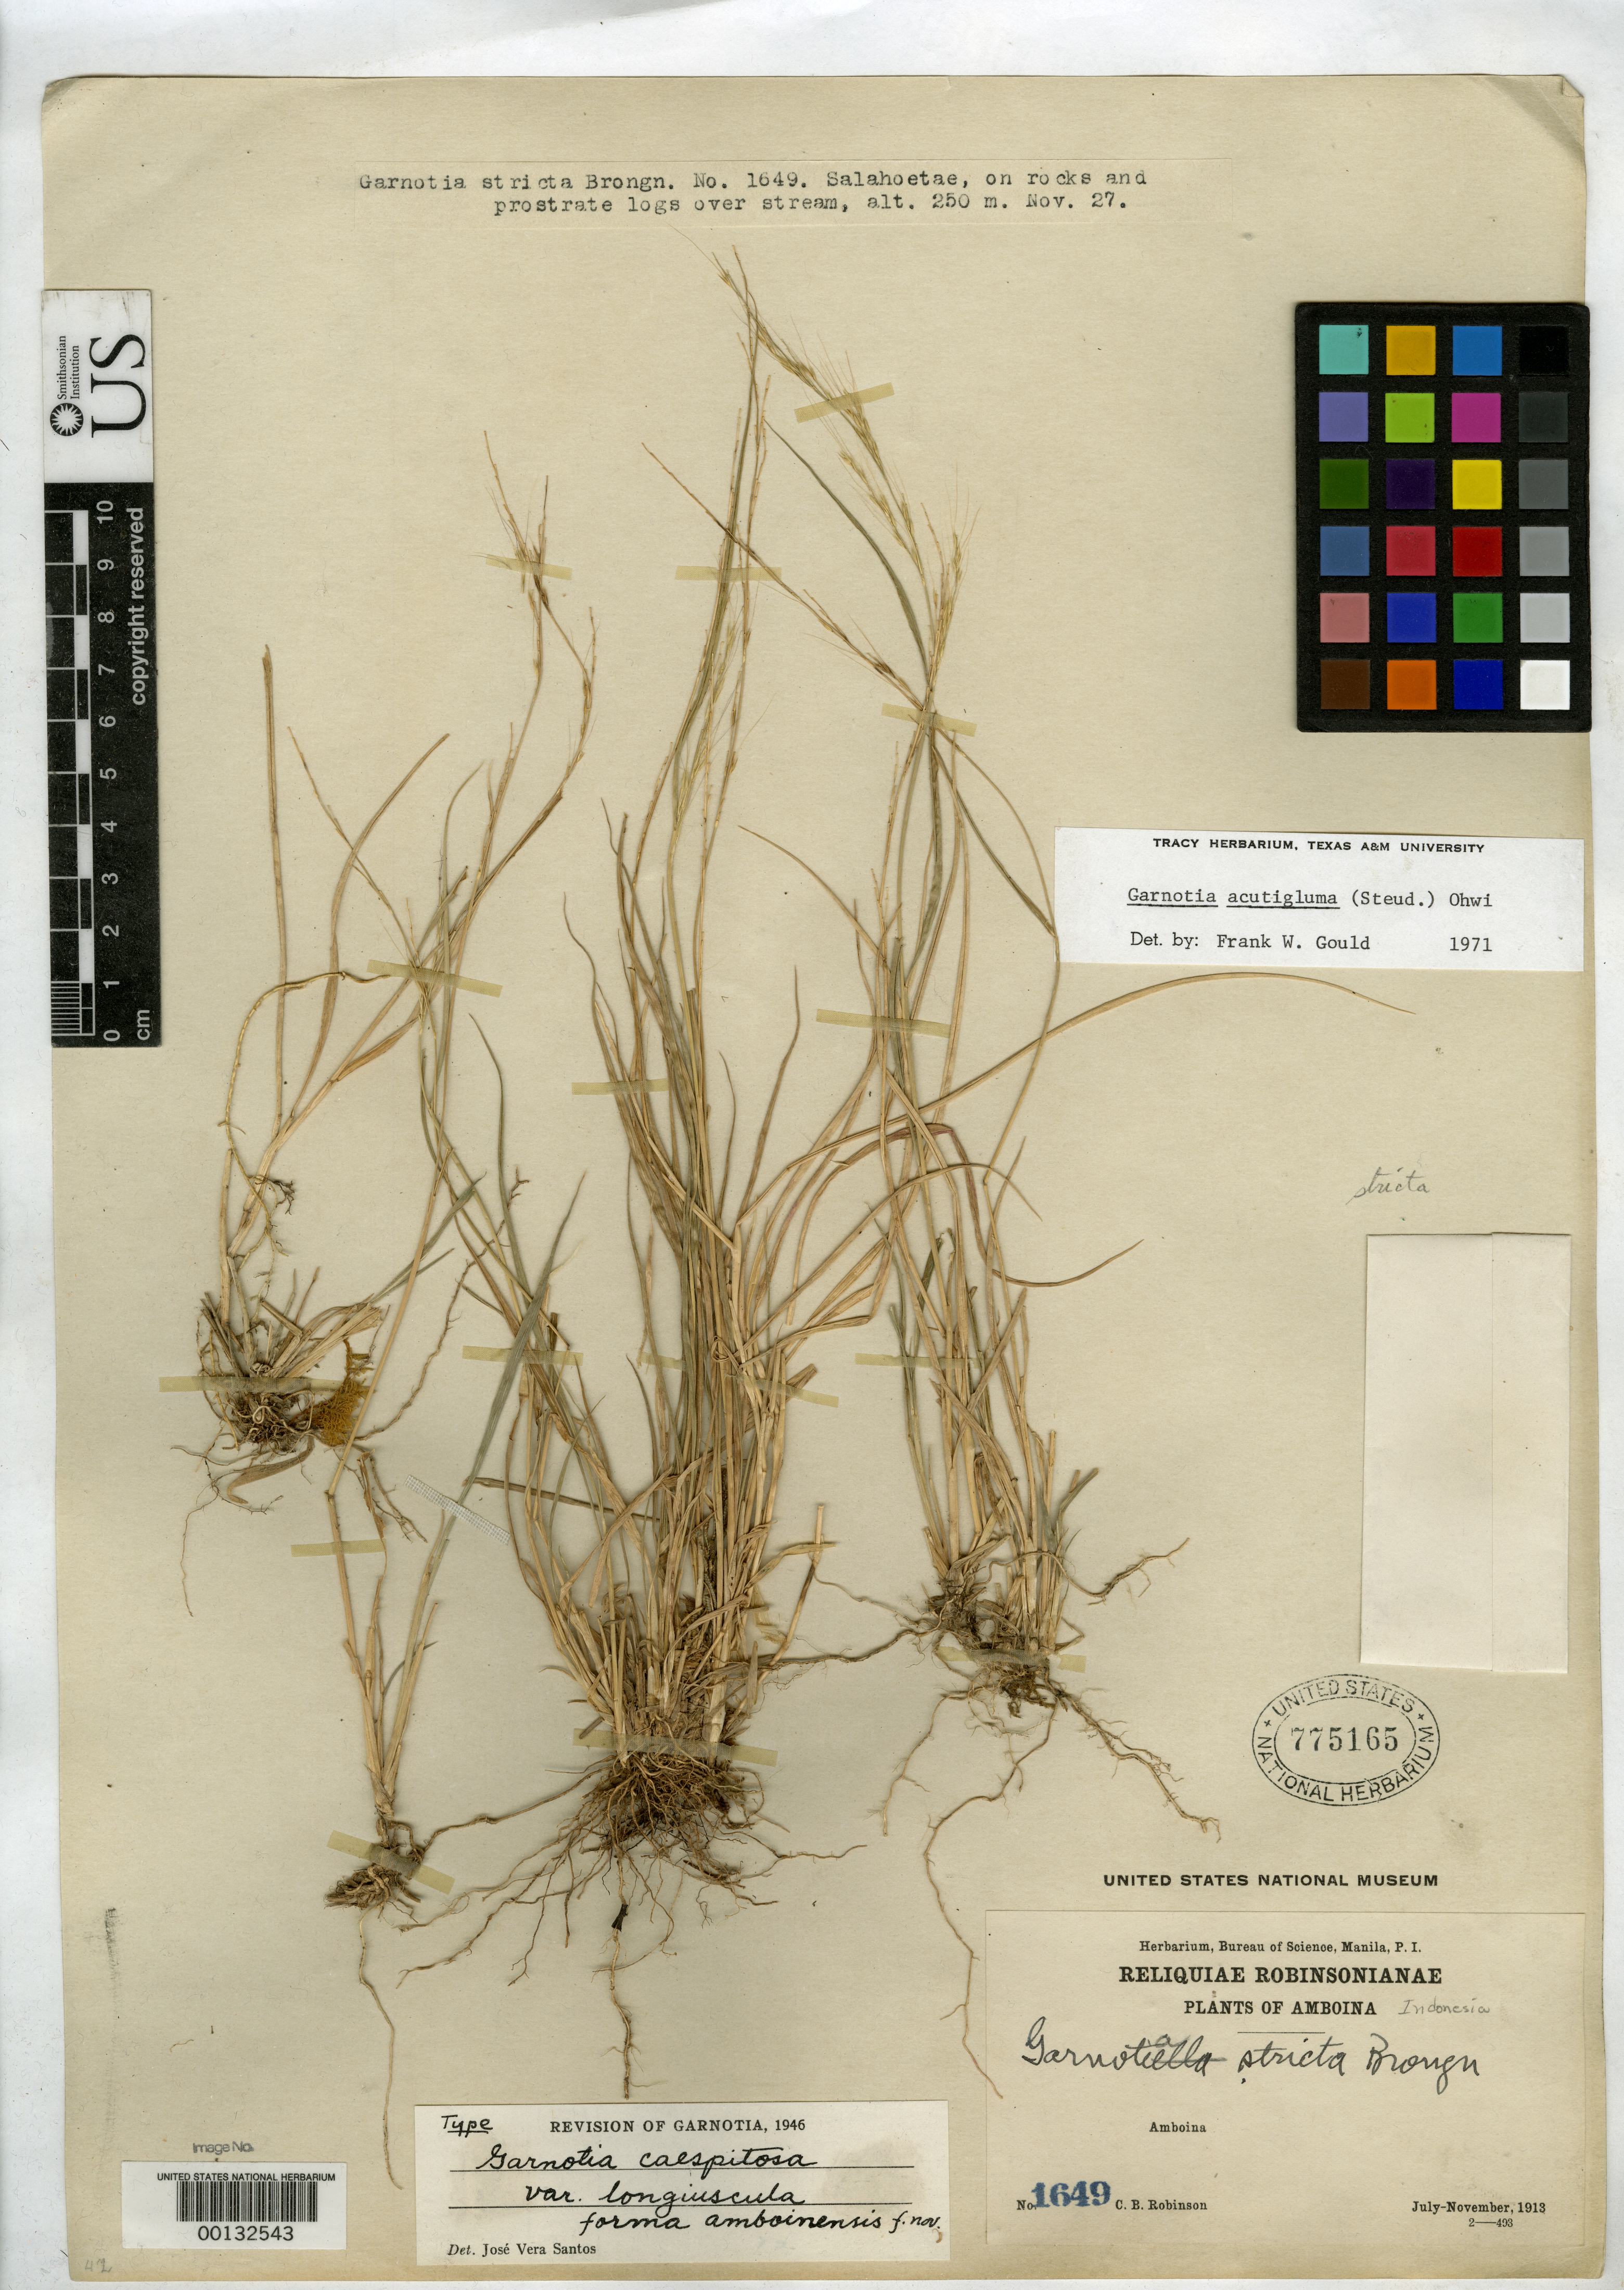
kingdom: Plantae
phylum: Tracheophyta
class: Liliopsida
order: Poales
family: Poaceae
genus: Garnotia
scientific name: Garnotia caespitosa f. amboinensis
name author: Santos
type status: Holotype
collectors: C. Robinson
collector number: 1649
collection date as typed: Jul 1913 to -- Nov 1913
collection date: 1913-07/1913-11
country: Indonesia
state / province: Maluku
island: Amboina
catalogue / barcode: US 775165